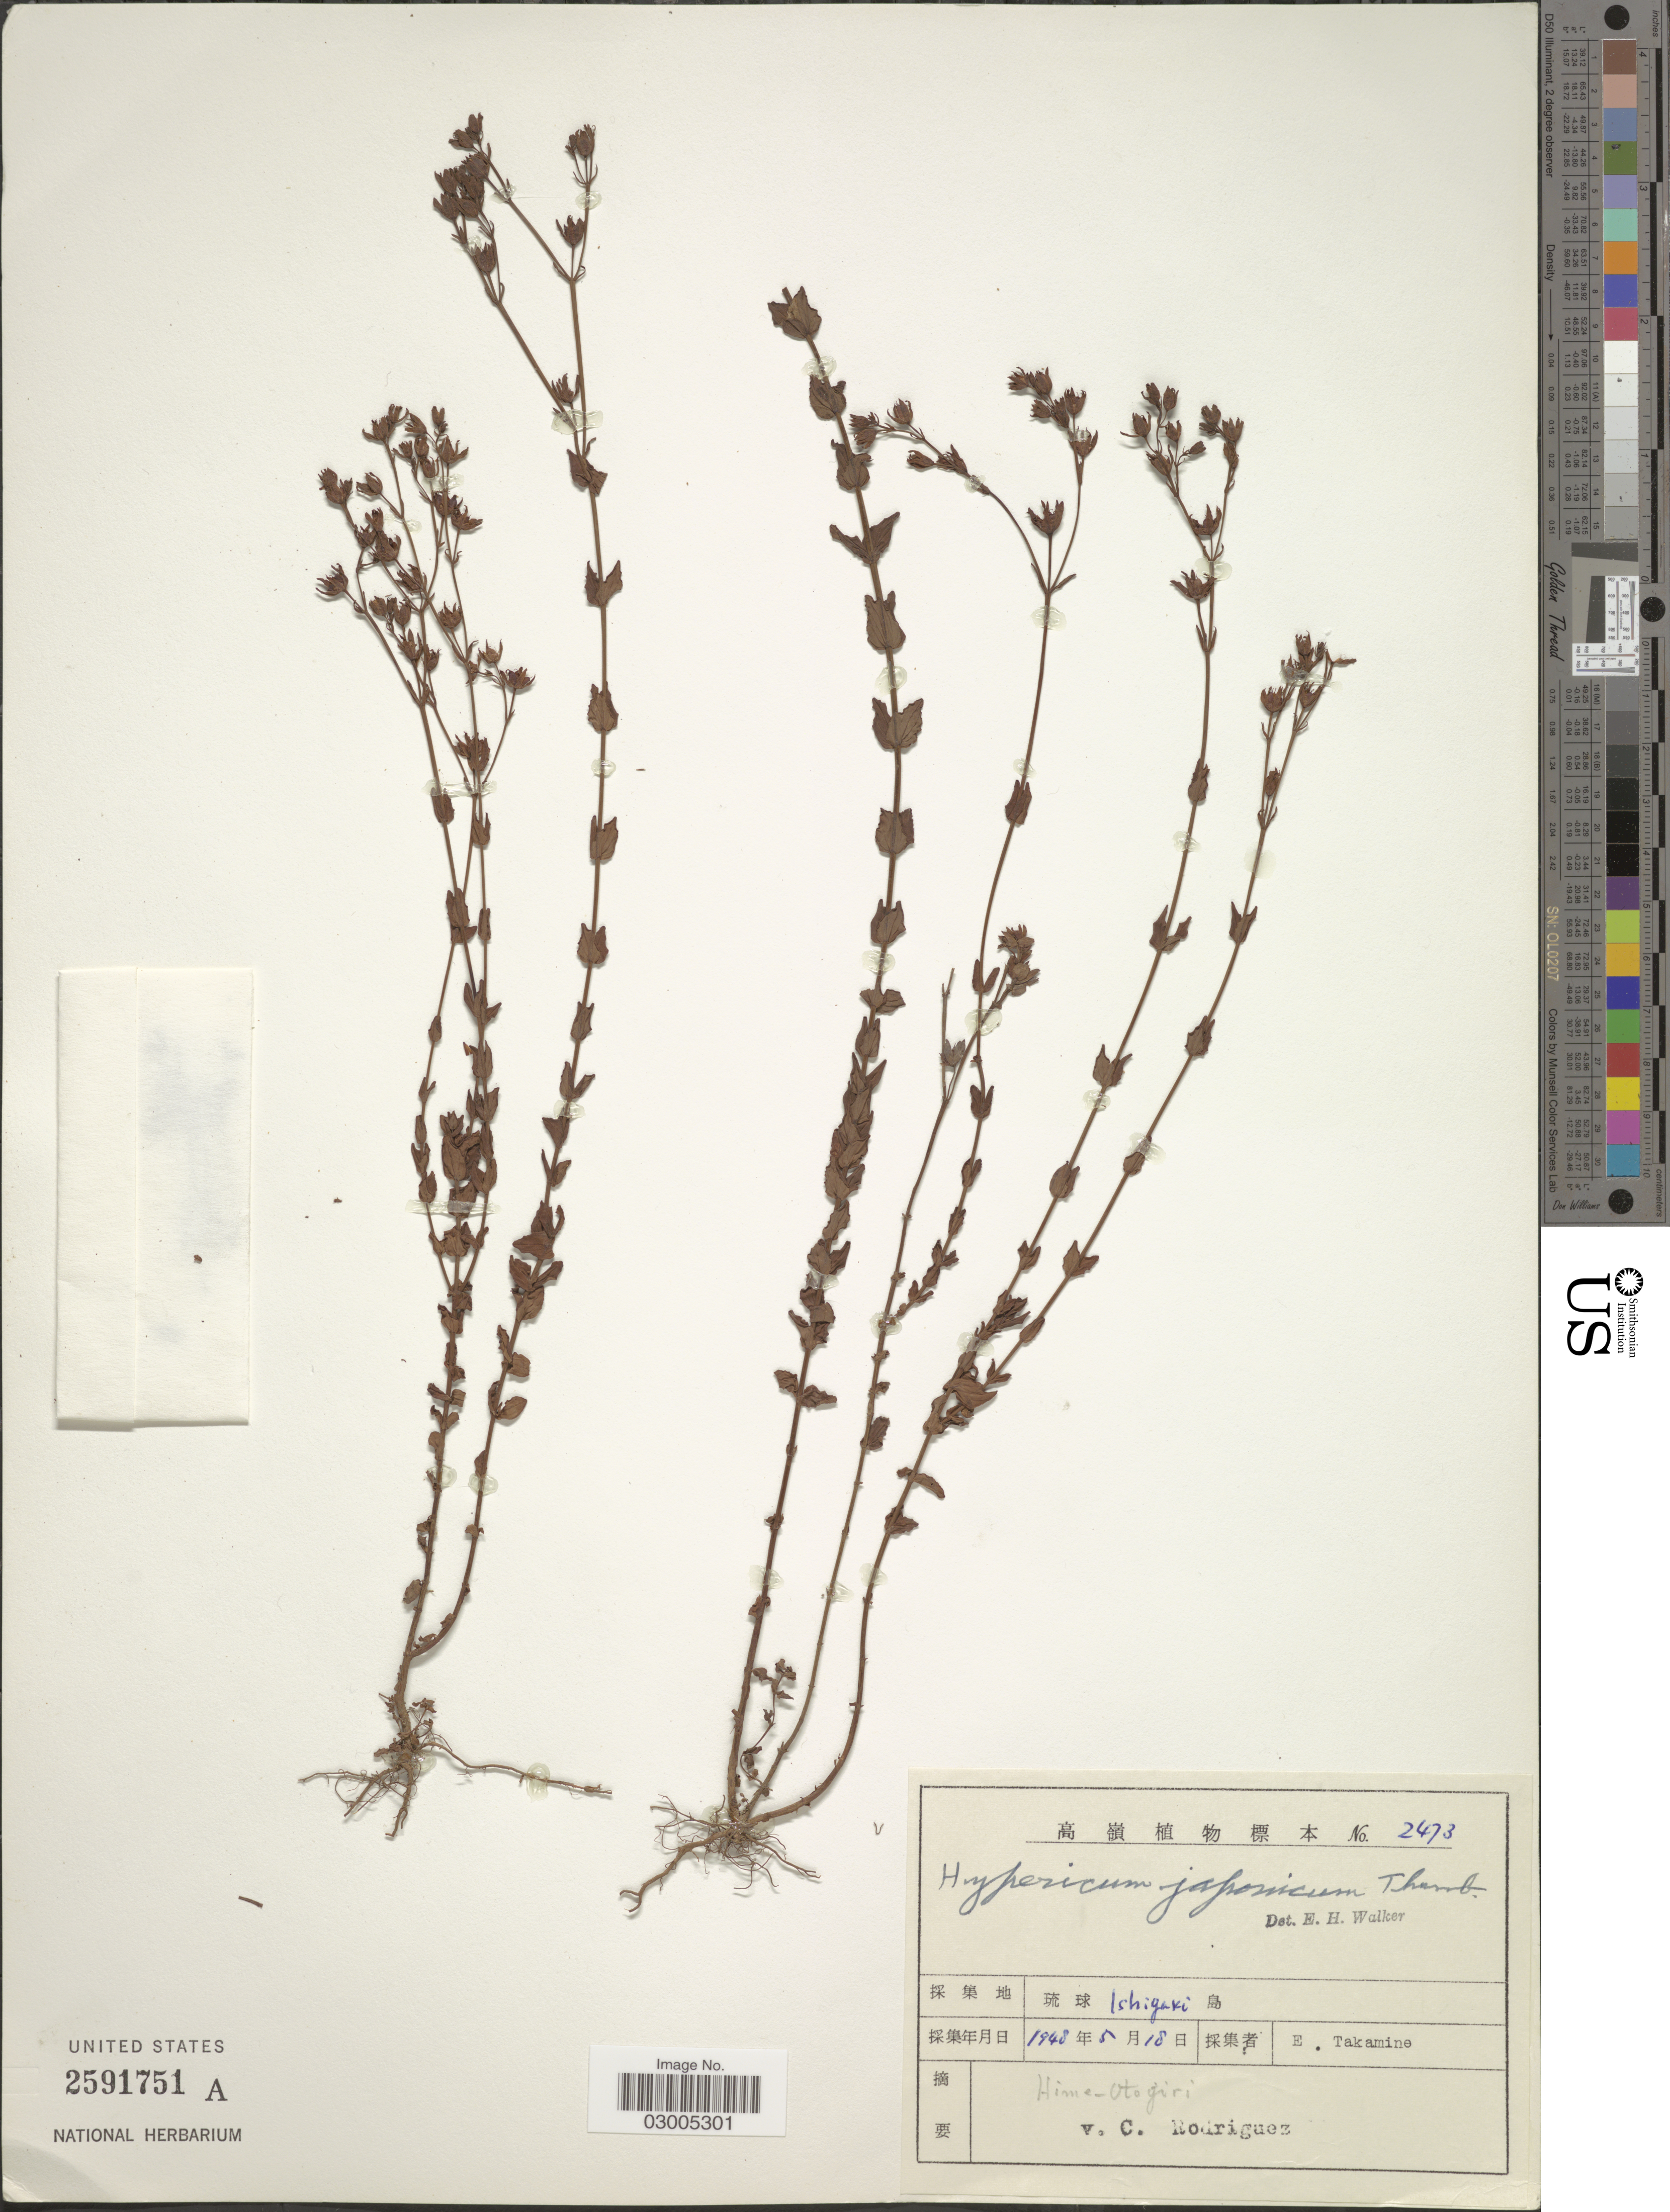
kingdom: Plantae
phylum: Tracheophyta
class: Magnoliopsida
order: Malpighiales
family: Hypericaceae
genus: Hypericum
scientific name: Hypericum japonicum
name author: Thunb.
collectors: E. Takamine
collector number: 2473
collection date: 1948-05-18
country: Japan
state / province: Okinawa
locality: Hime-Otogiri [unsure placement].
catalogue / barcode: US 2591751A